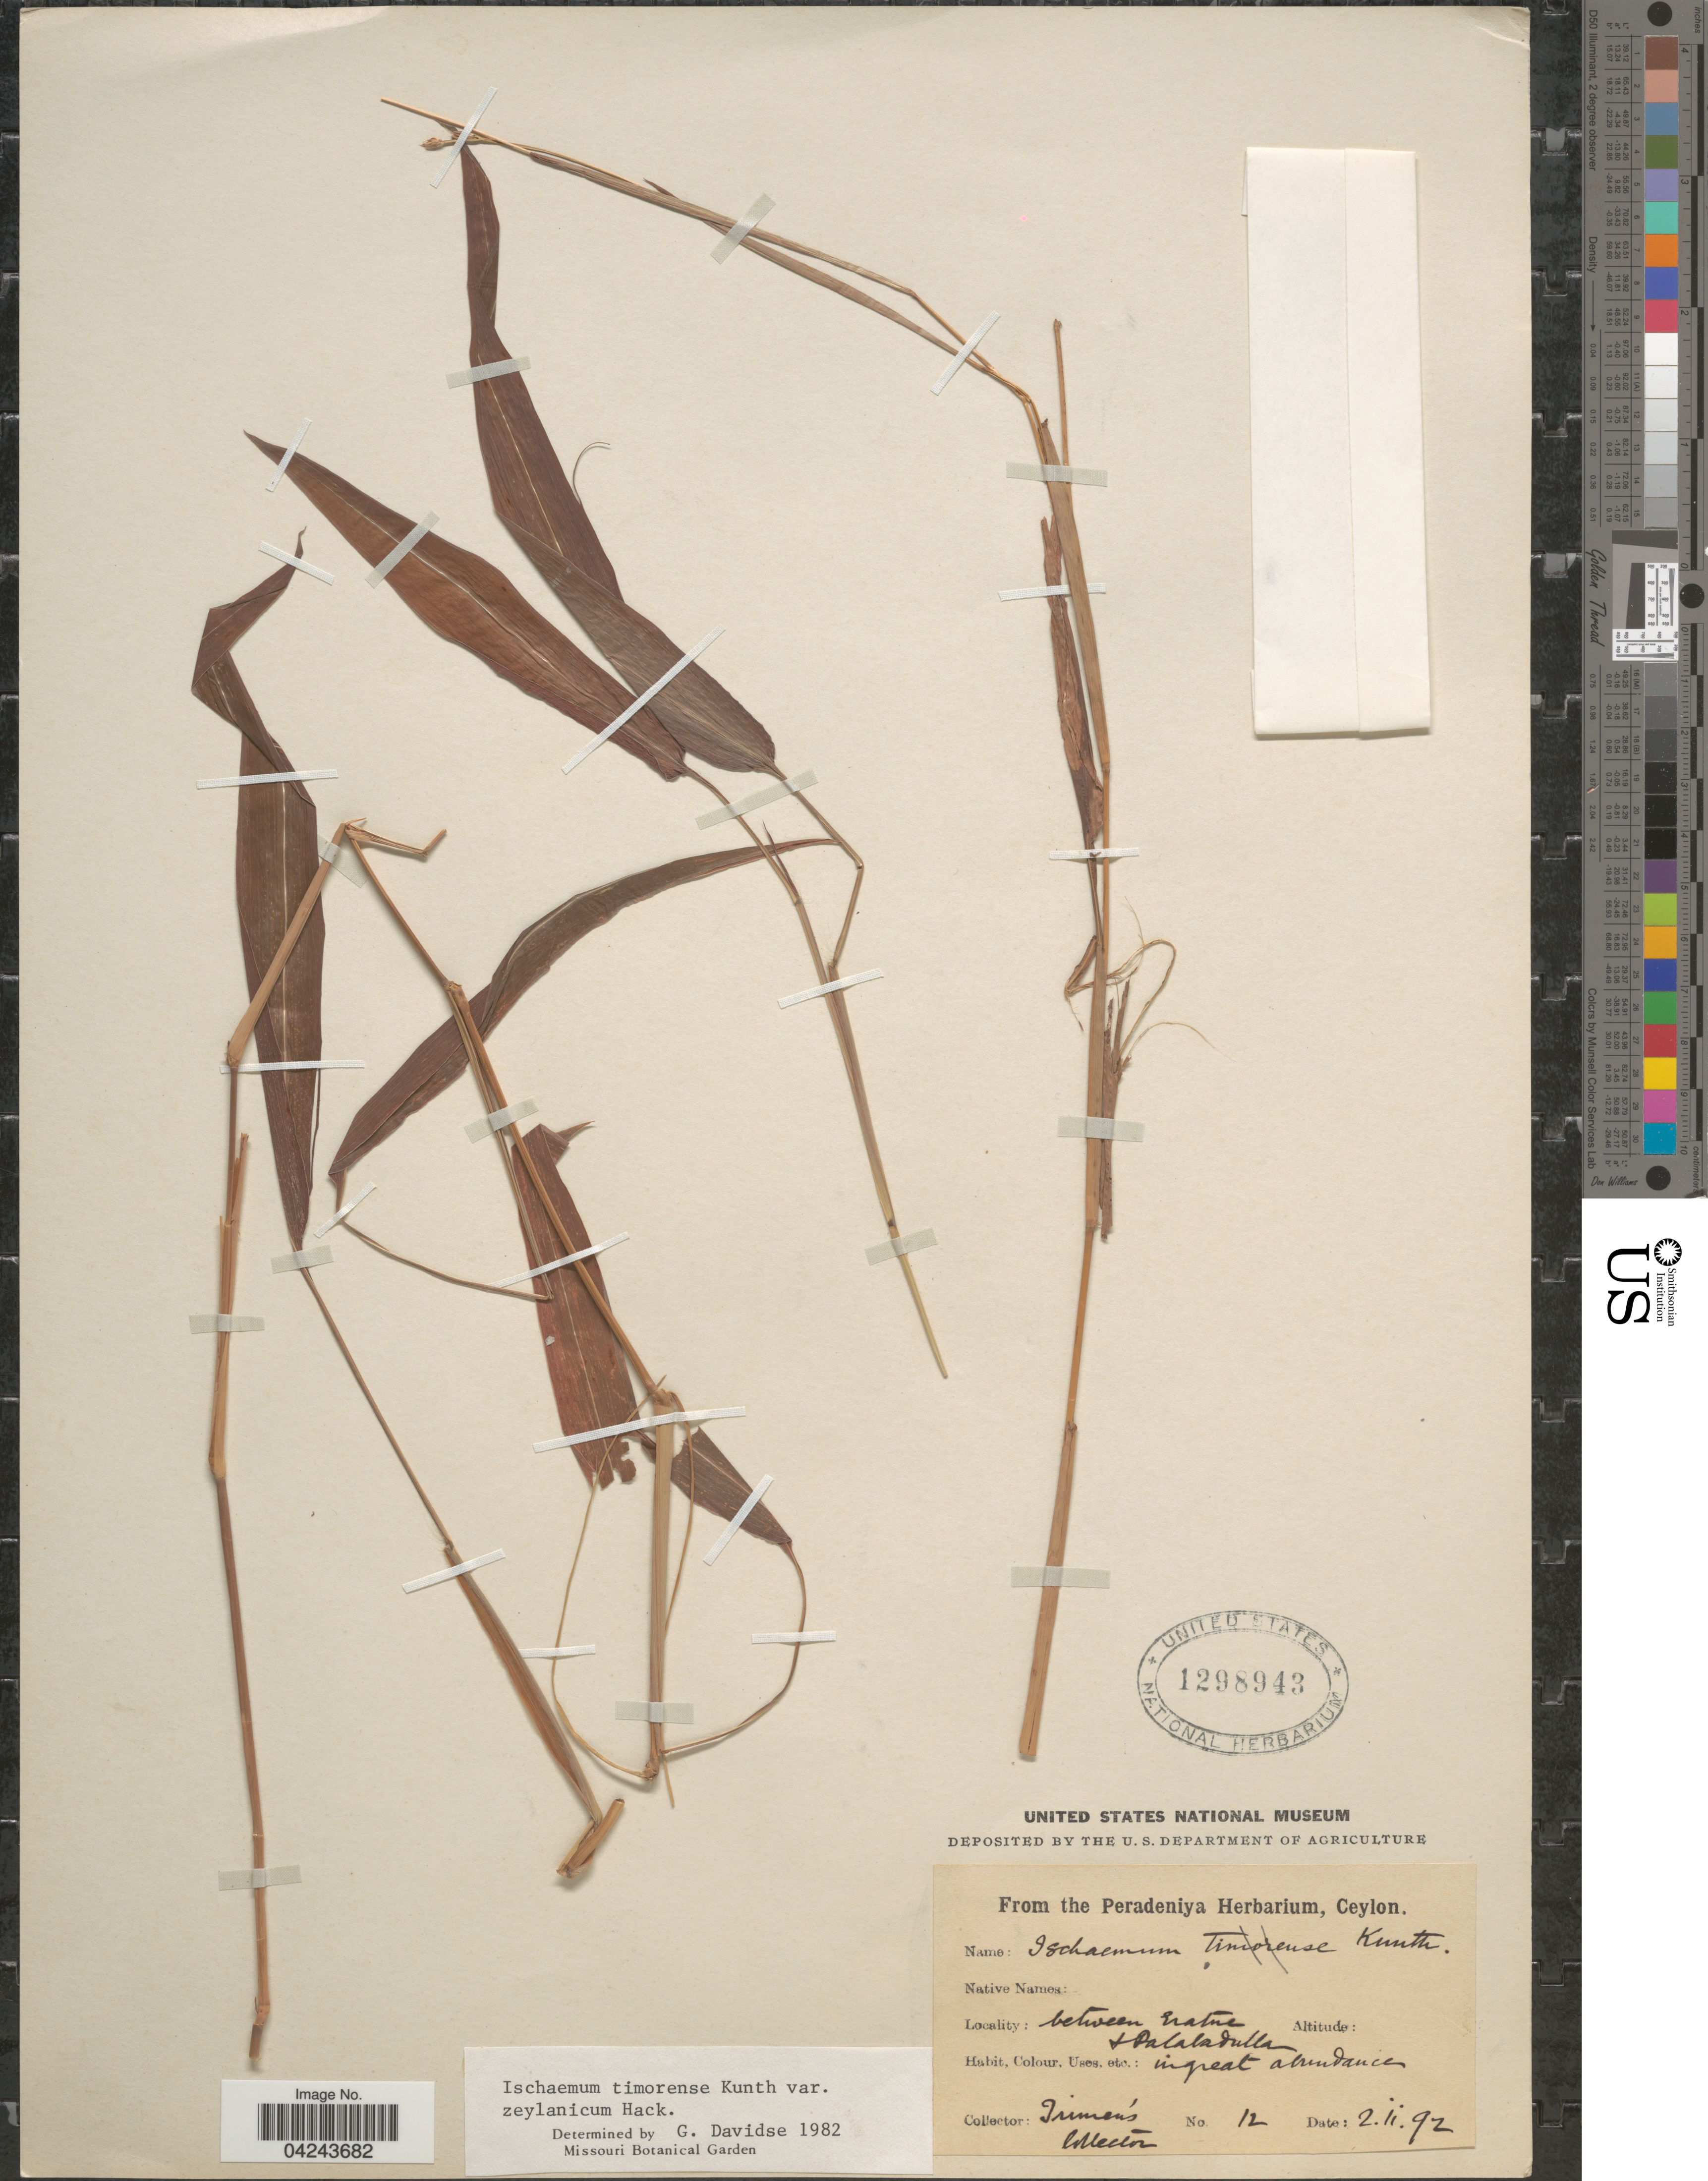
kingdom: Plantae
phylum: Tracheophyta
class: Liliopsida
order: Poales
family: Poaceae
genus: Ischaemum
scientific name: Ischaemum timorense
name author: Kunth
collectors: Trimen's collector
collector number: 12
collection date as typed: Transcribed d/m/y: 2/2/92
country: Sri Lanka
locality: Between Eratne & Palabaddala.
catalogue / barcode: US 1298943